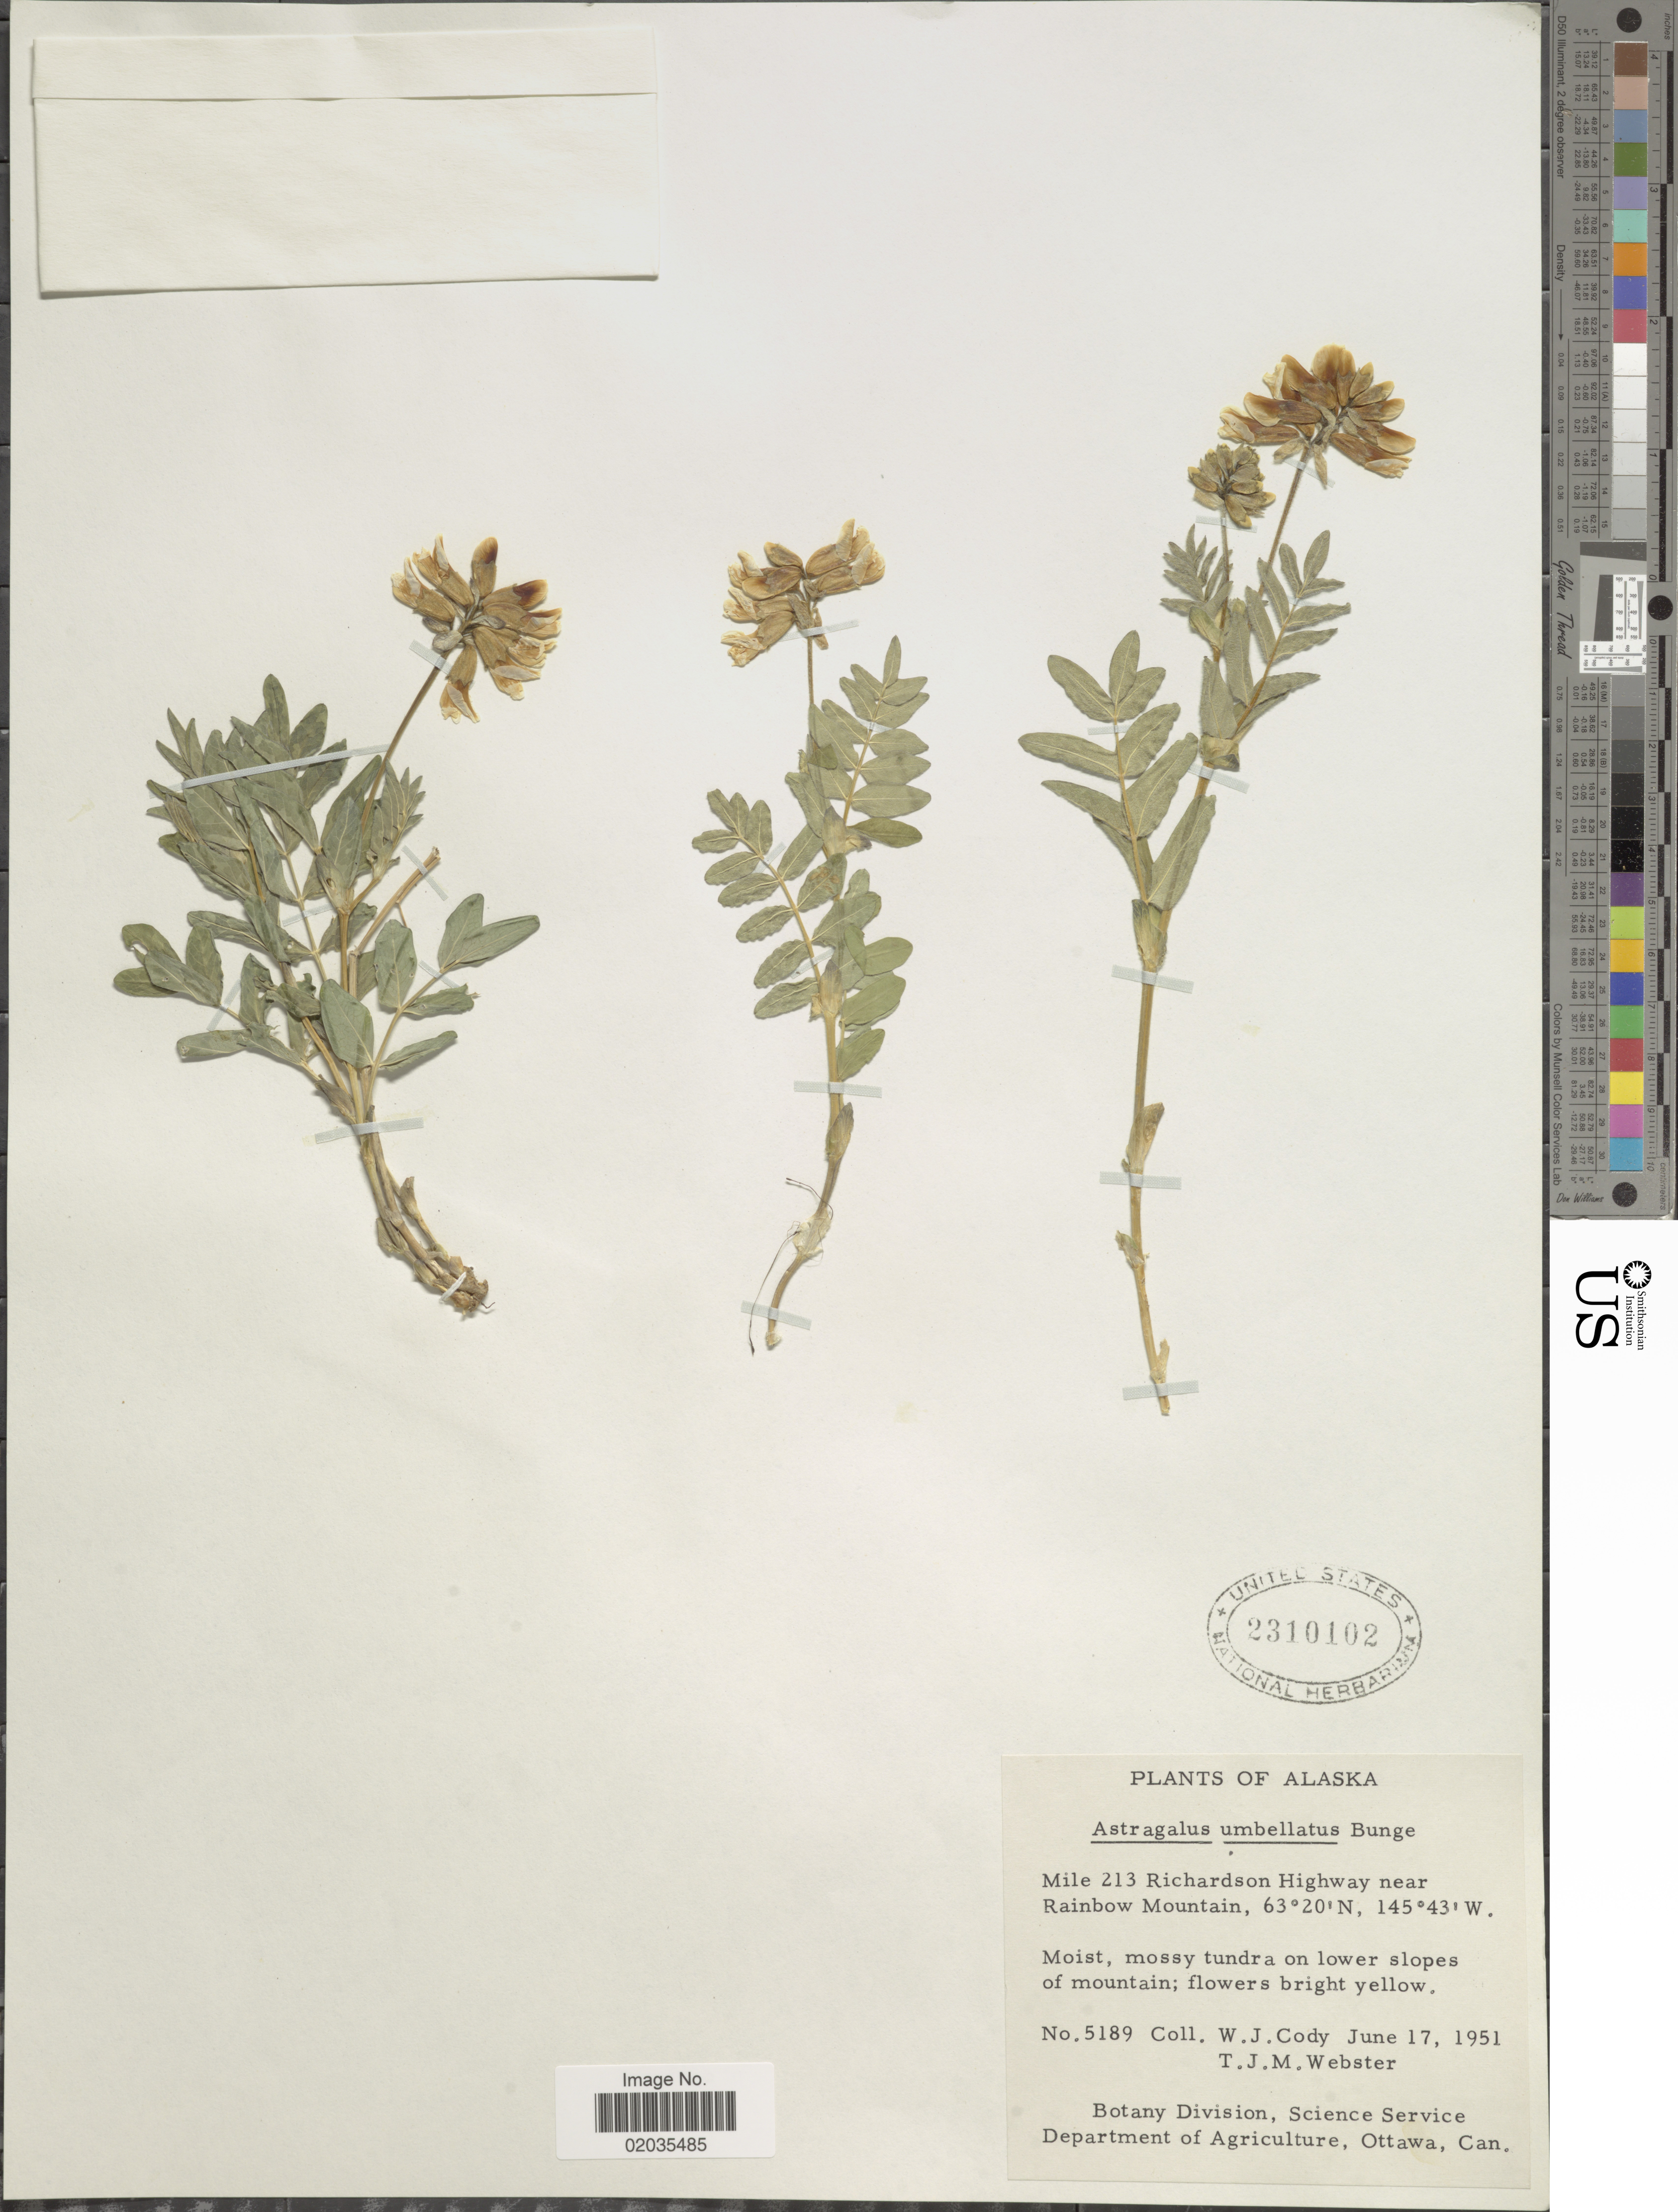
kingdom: Plantae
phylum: Tracheophyta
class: Magnoliopsida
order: Fabales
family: Fabaceae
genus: Astragalus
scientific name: Astragalus umbellatus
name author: Bunge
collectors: W. Cody & T. J. Webster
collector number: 5189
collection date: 1951-06-17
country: United States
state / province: Alaska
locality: Mile 213 Richardson Highway near Rainbow Mountain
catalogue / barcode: US 2310102